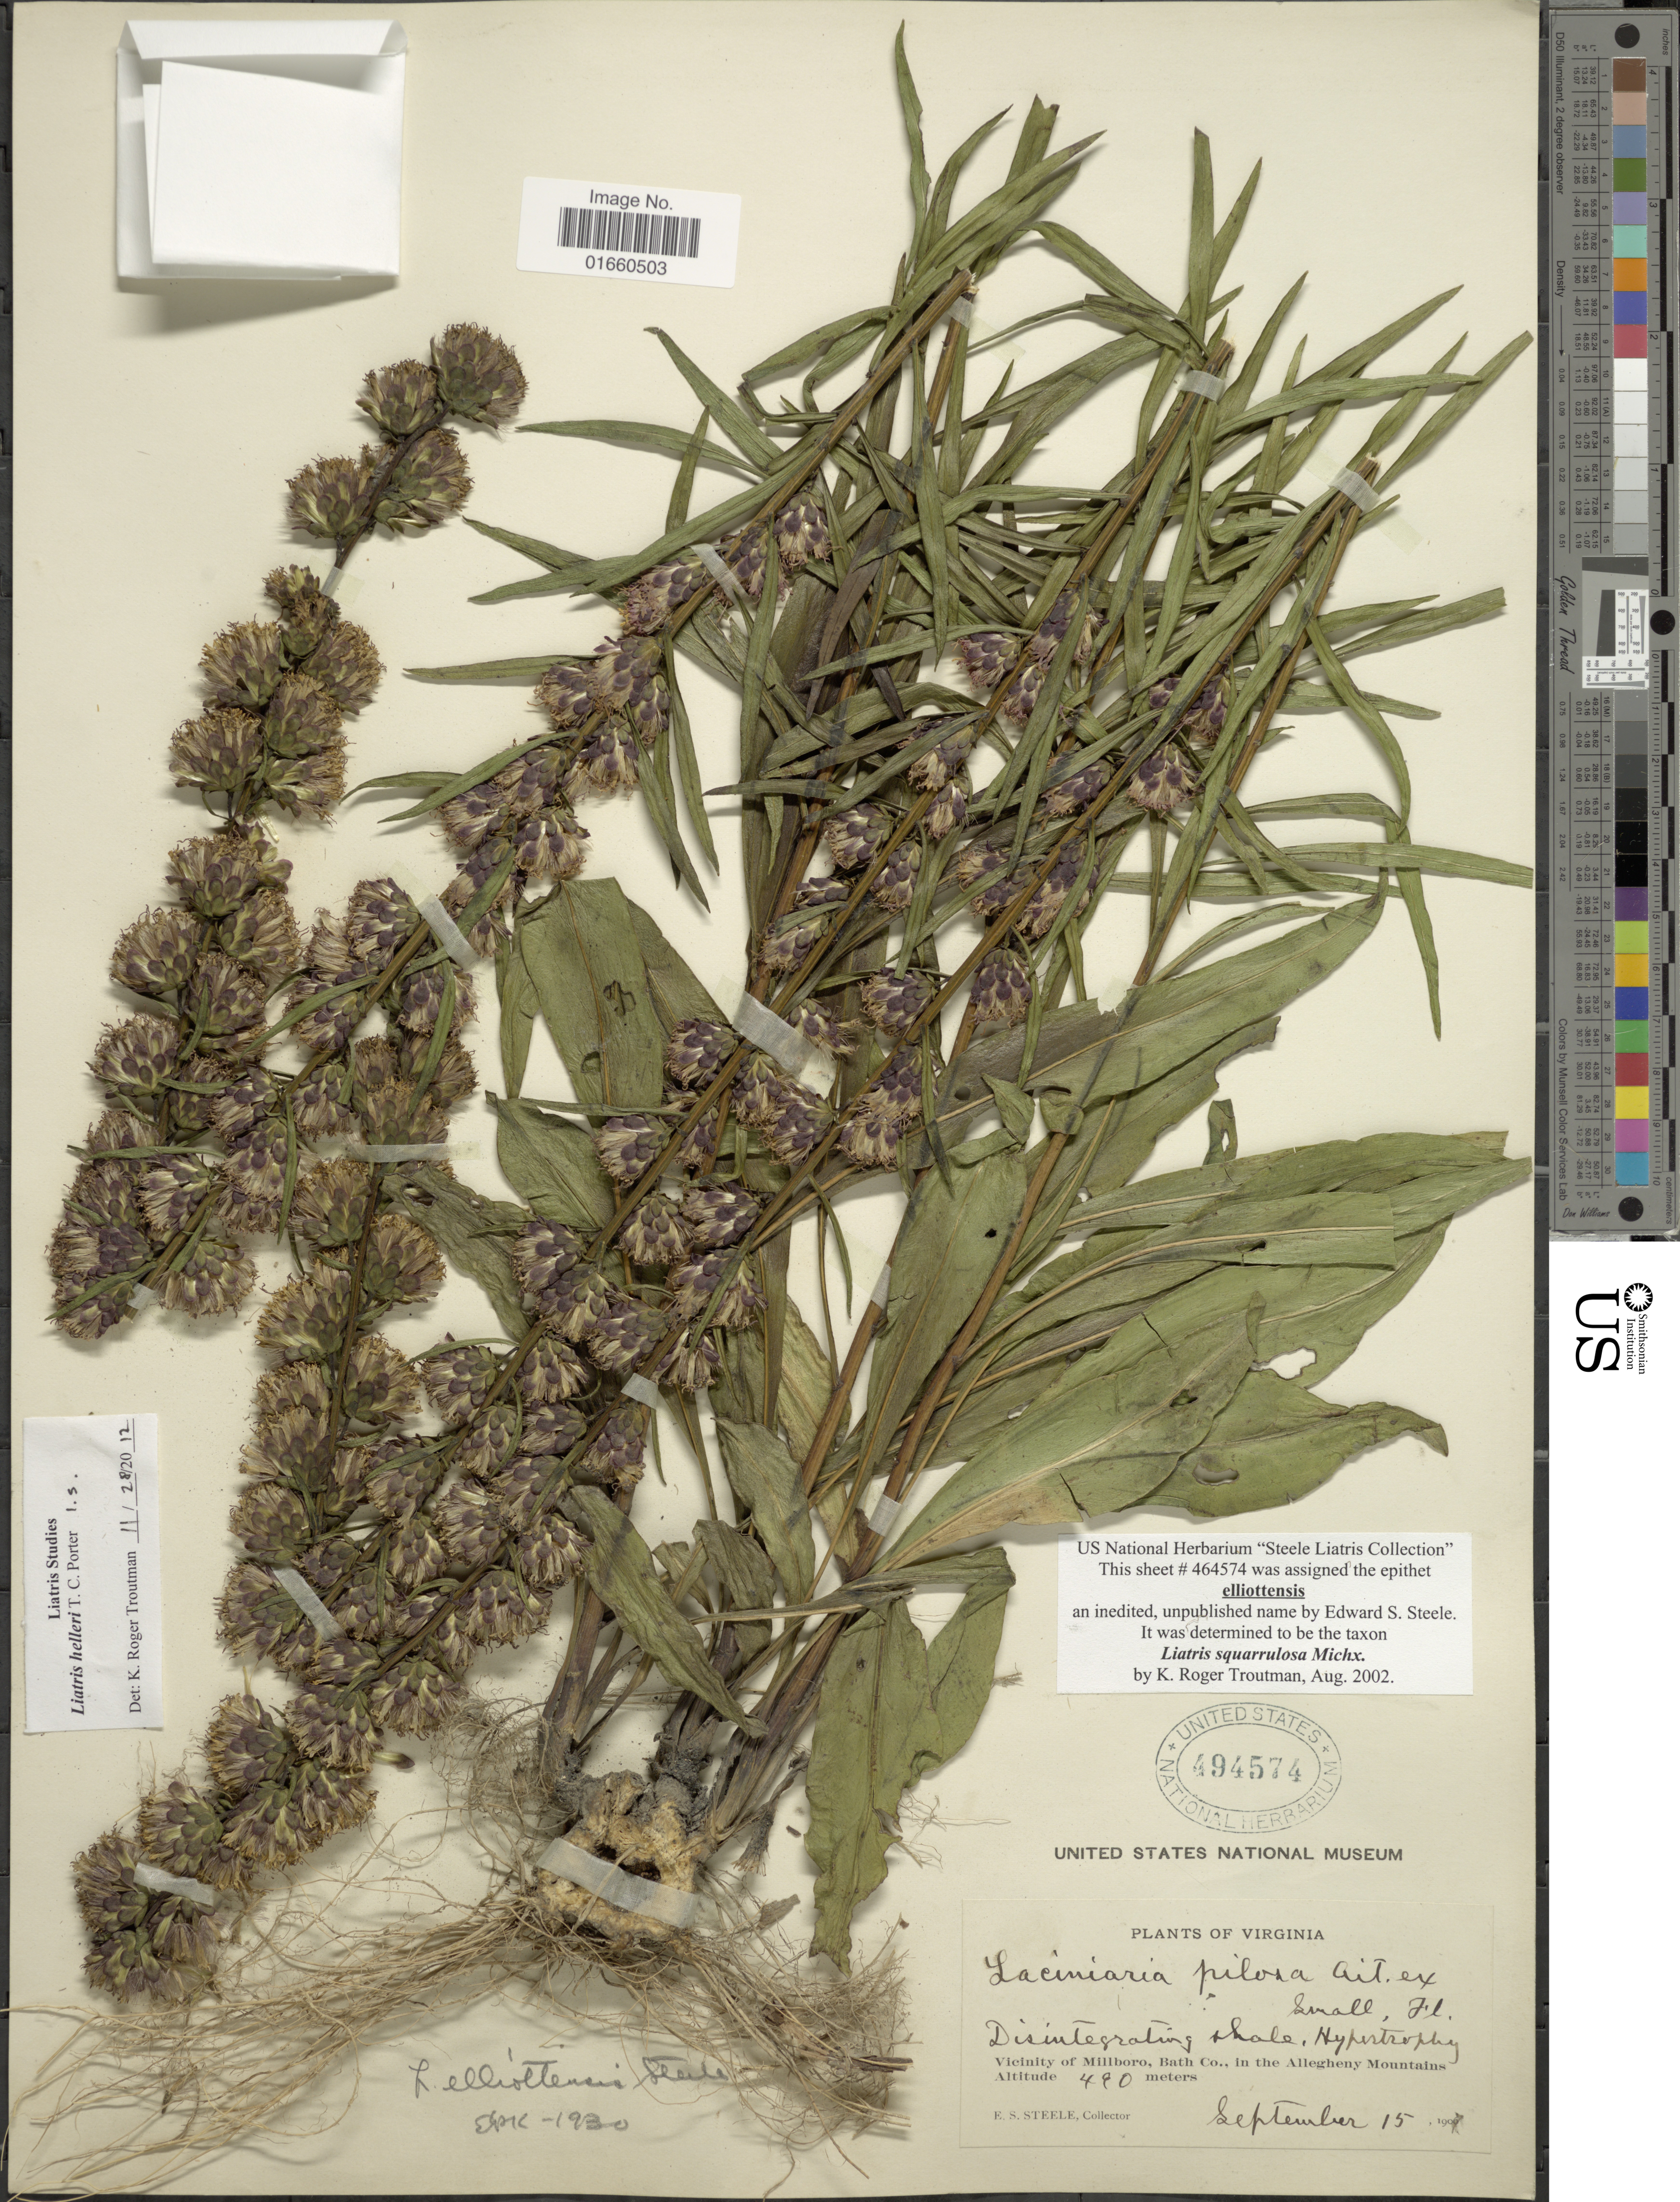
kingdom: Plantae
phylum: Tracheophyta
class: Magnoliopsida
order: Asterales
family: Asteraceae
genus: Liatris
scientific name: Liatris helleri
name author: Porter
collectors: E. Steele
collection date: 1907-09-15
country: United States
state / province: Virginia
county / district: Bath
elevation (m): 490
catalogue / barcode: US 494574